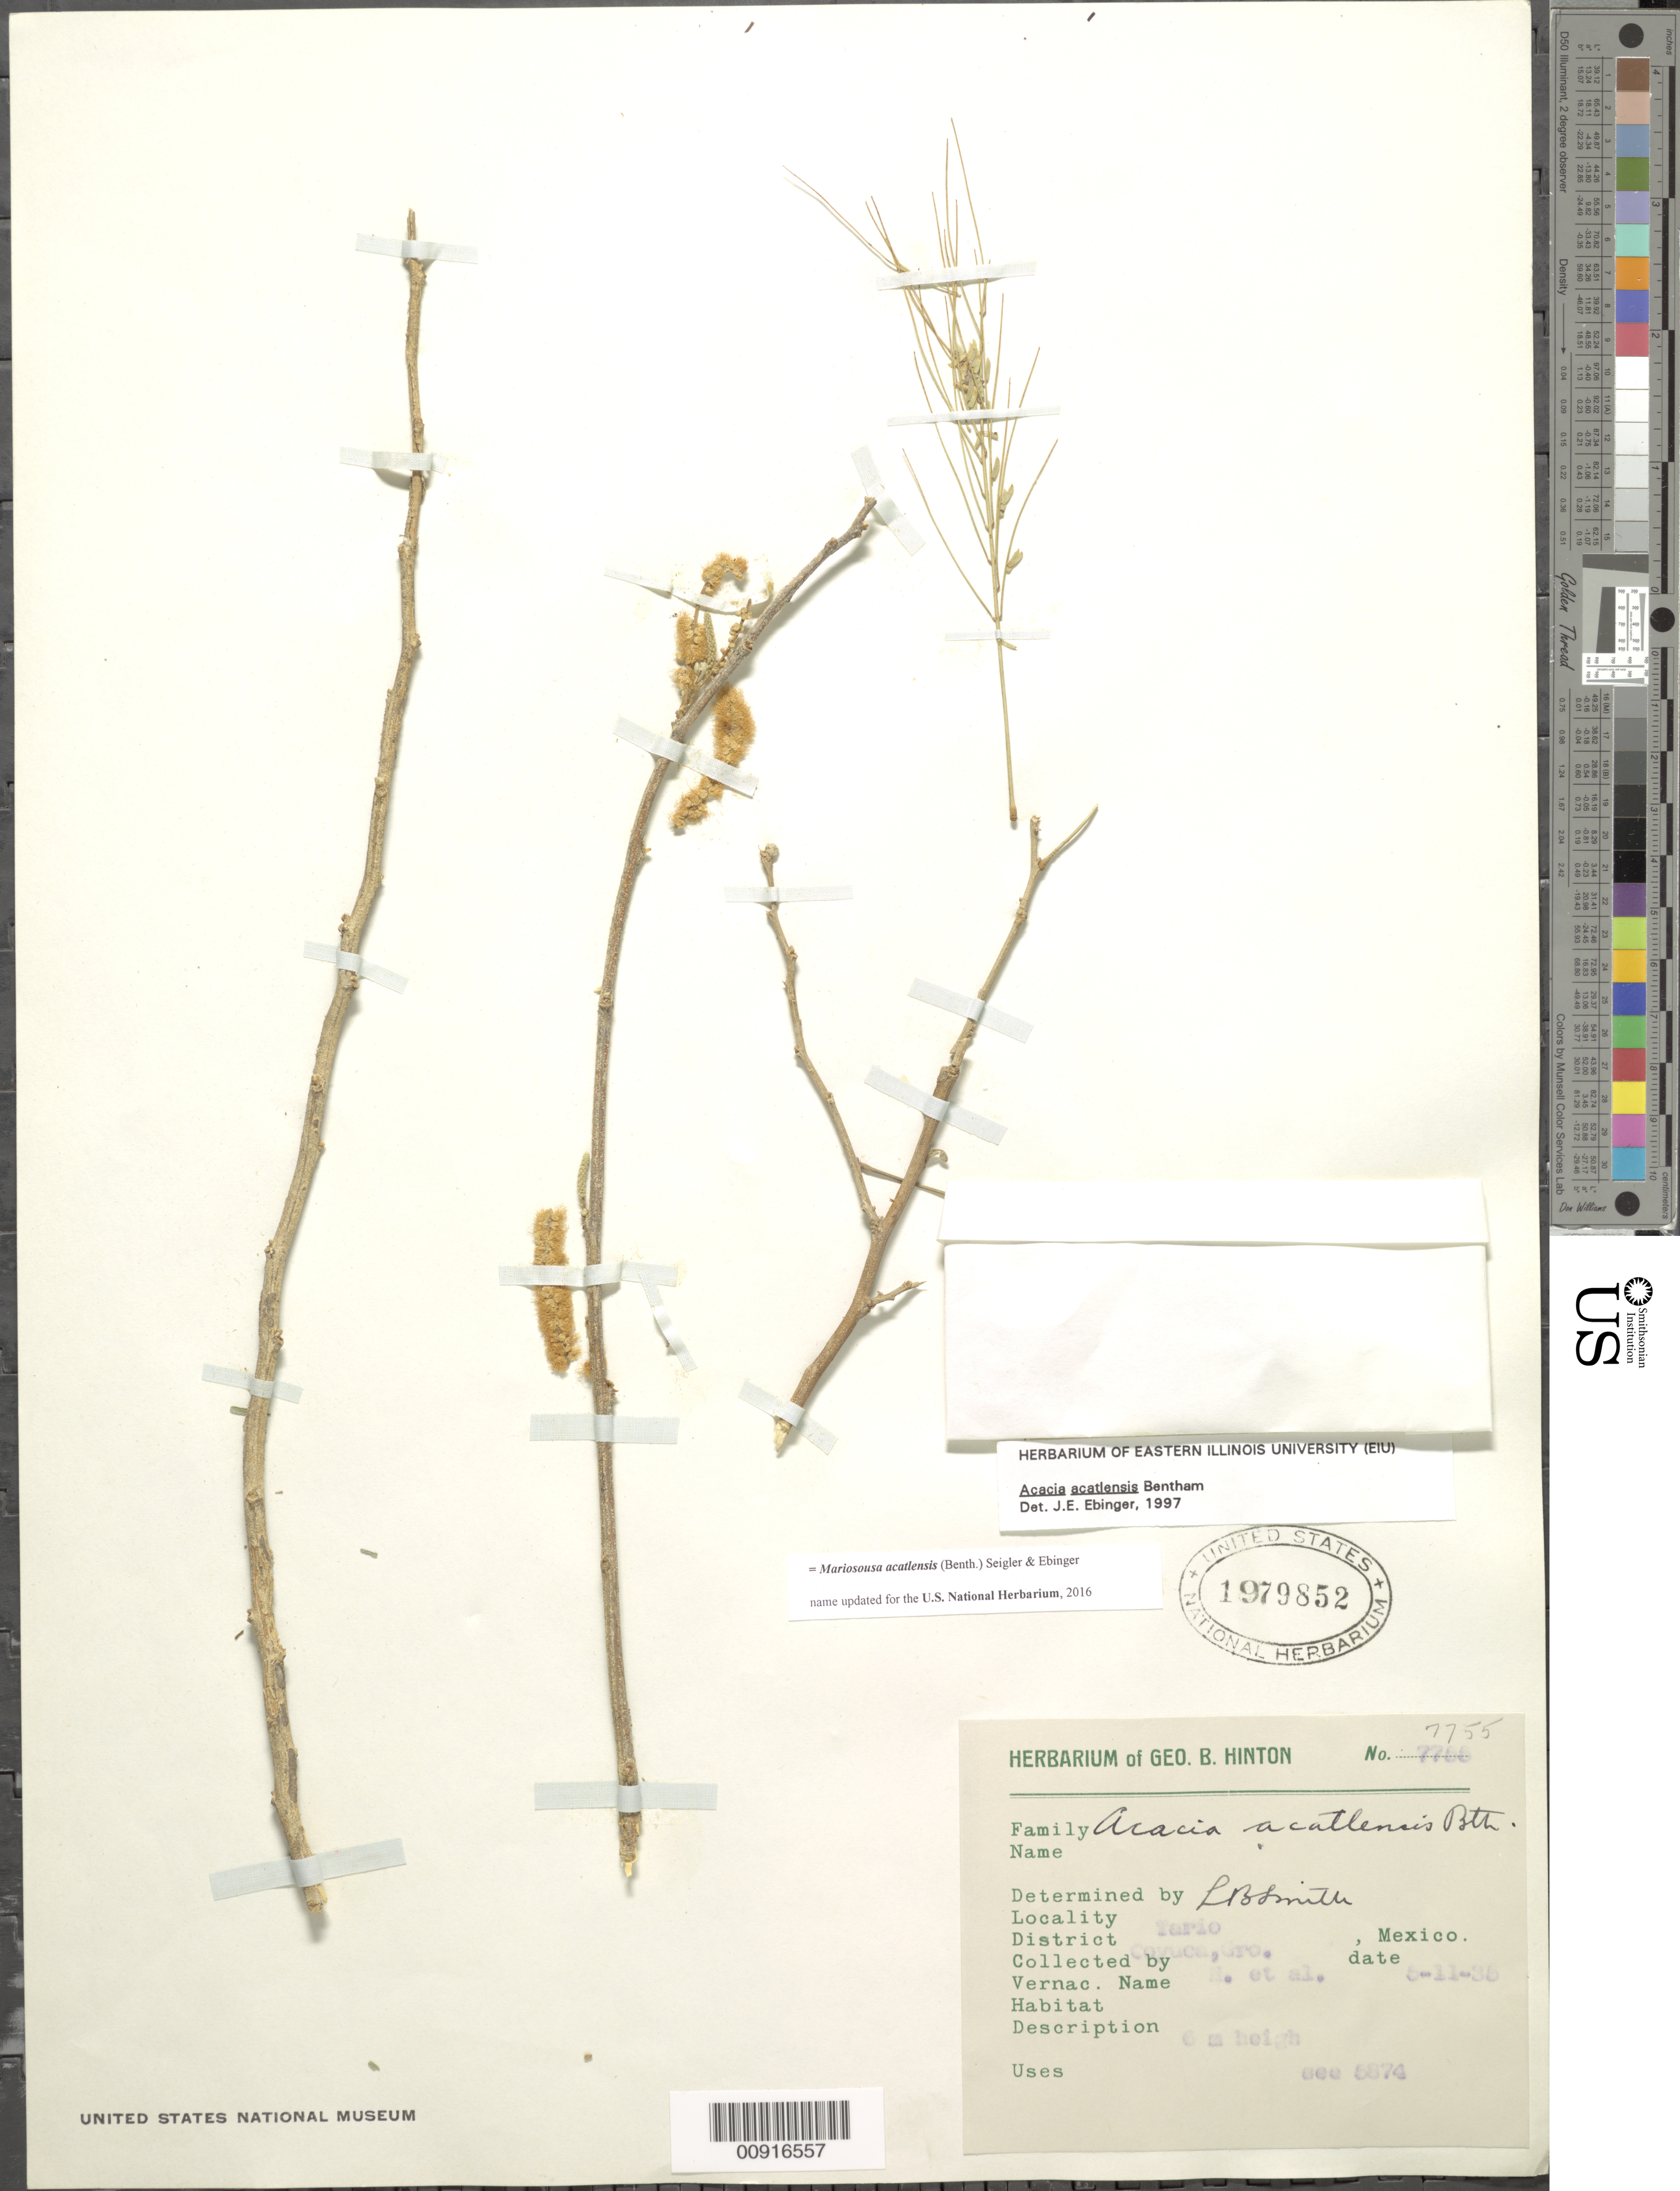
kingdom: Plantae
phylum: Tracheophyta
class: Magnoliopsida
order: Fabales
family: Fabaceae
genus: Mariosousa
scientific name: Mariosousa acatlensis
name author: (Benth.) Seigler & Ebinger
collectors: G. B. Hinton & et al.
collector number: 7755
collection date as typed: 11 May 1936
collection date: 1936-05-11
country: Mexico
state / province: Guerrero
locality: Tario, District Coyuca, Guerrero.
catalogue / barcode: US 1979852